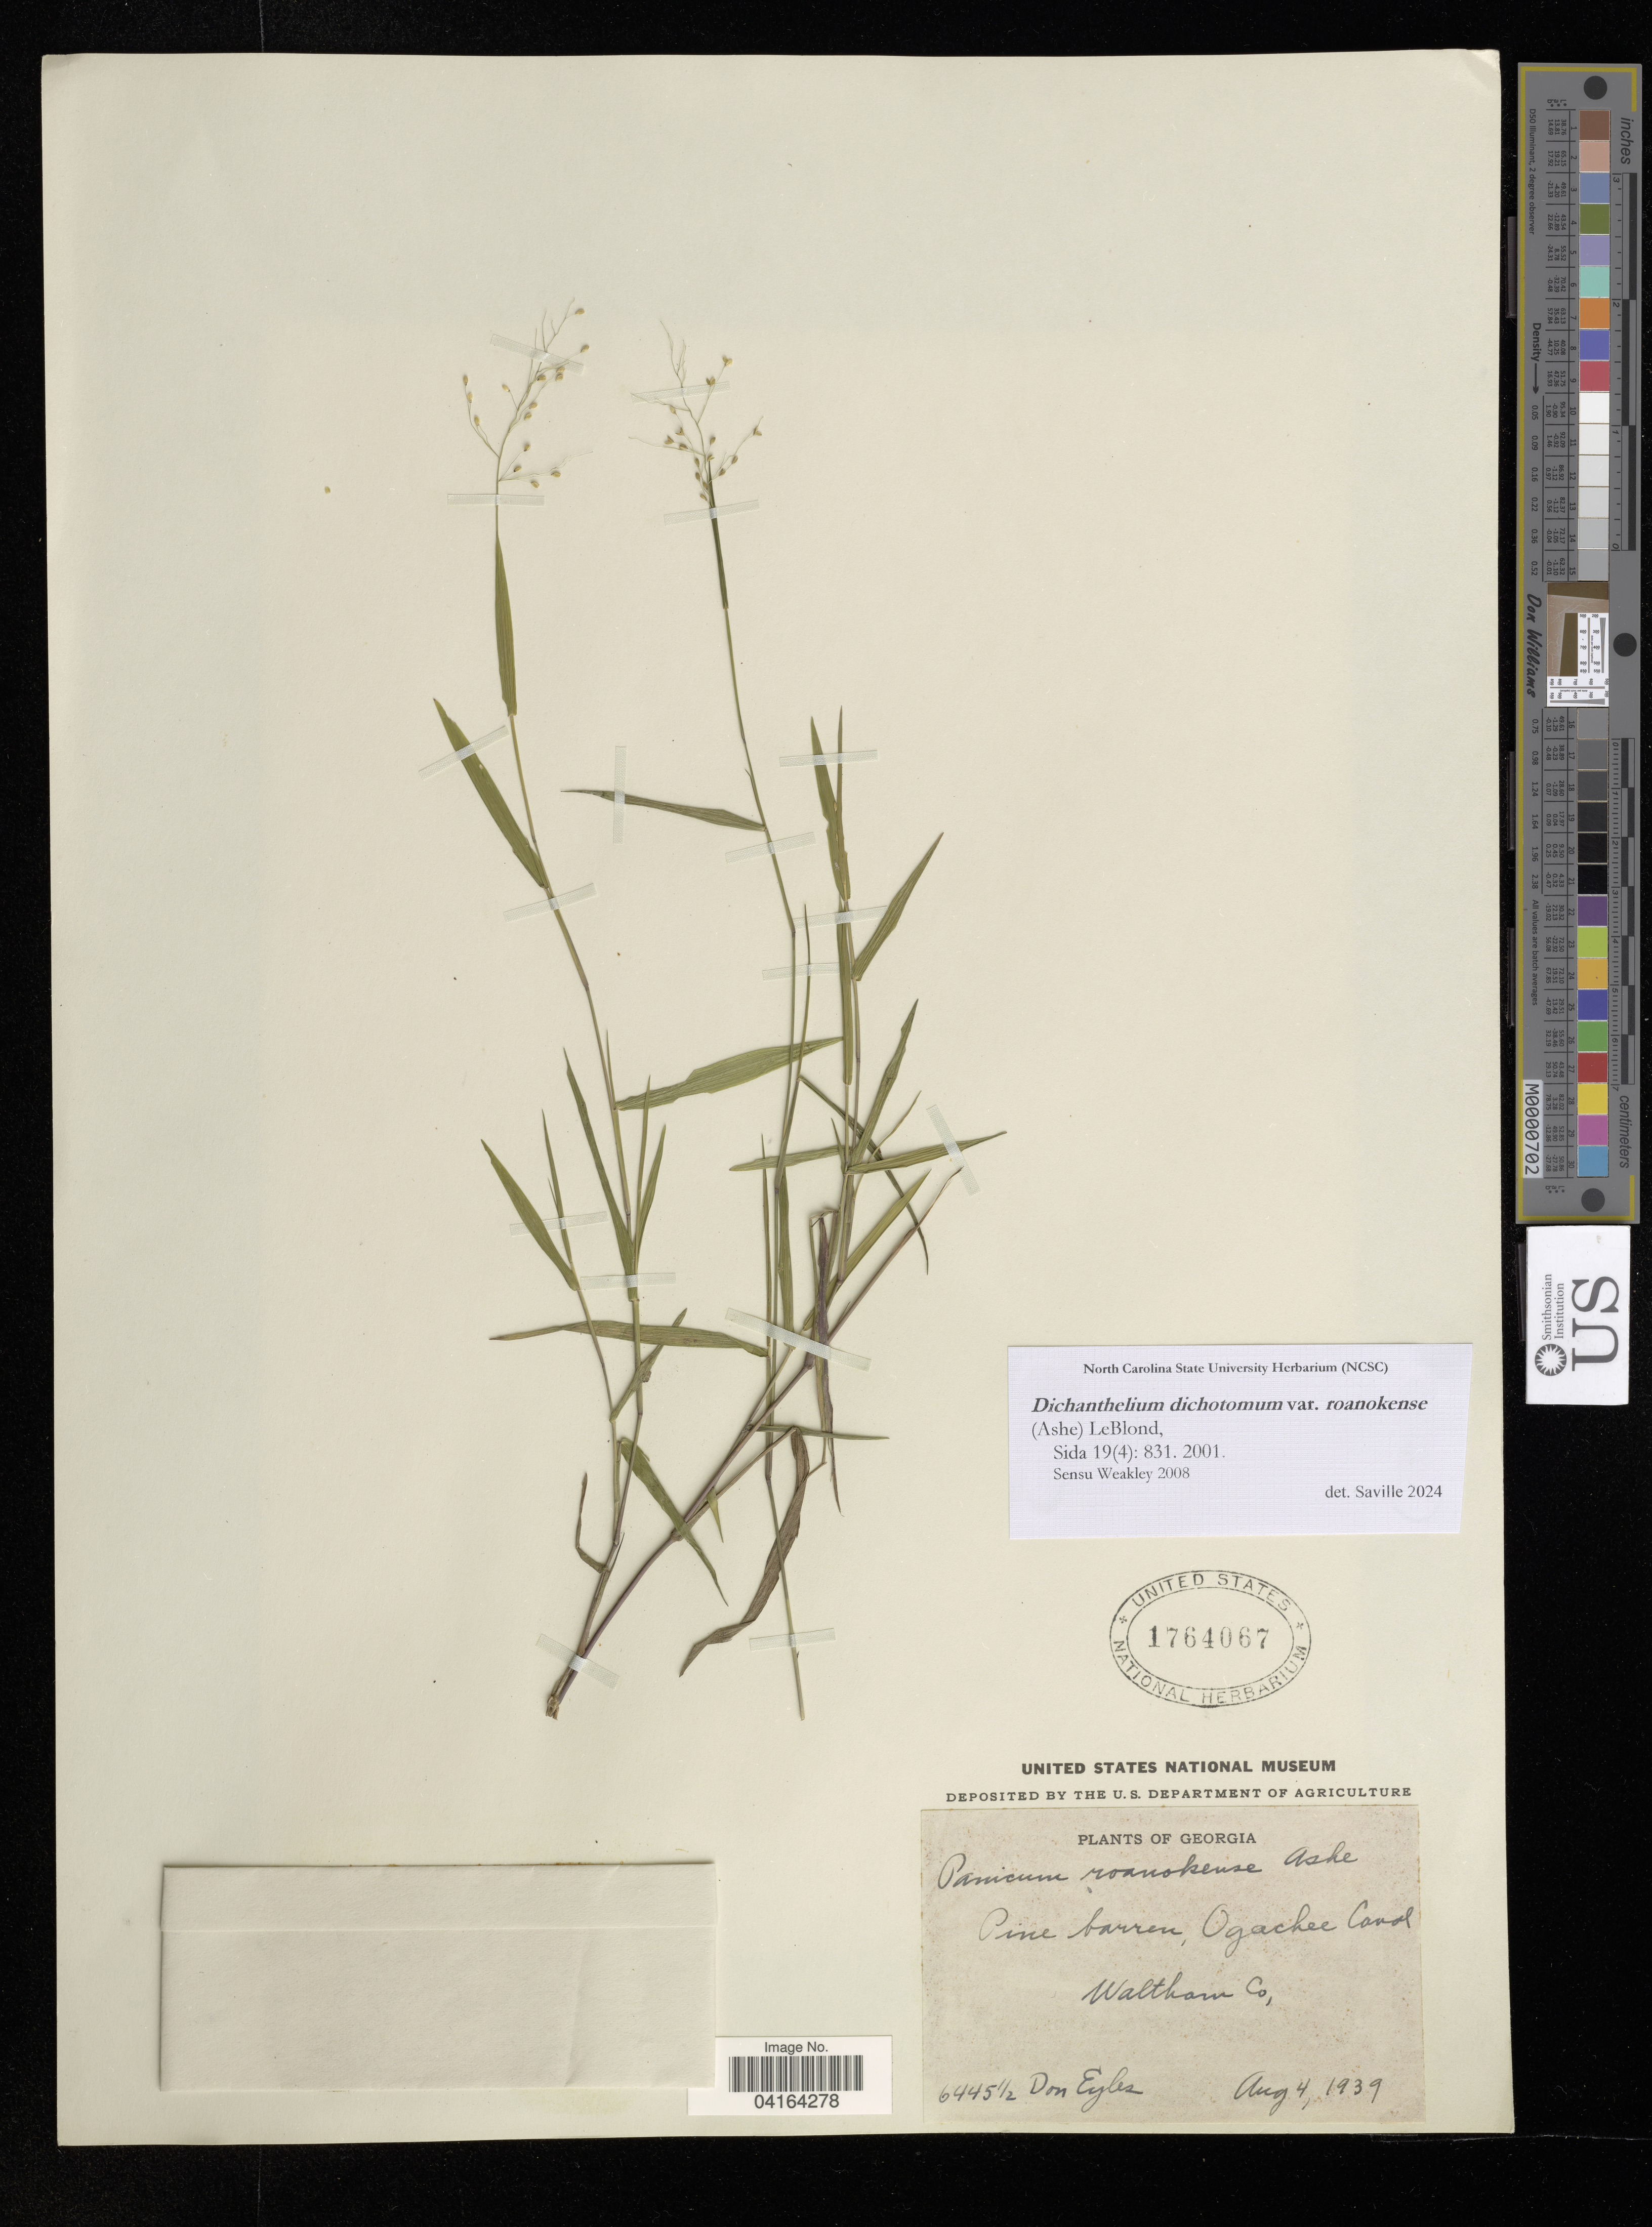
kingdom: Plantae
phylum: Tracheophyta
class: Liliopsida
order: Poales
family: Poaceae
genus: Dichanthelium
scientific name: Dichanthelium dichotomum var. roanokense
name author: (Ashe) LeBlond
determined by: Saville, A. C., (NCSC), North Carolina State University (UNITED STATES)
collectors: D. Eyles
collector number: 6445 1/2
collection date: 1939-08-04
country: United States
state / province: Georgia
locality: Pine barren, Ogeechee Canal Waltham Co.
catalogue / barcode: US 1764067